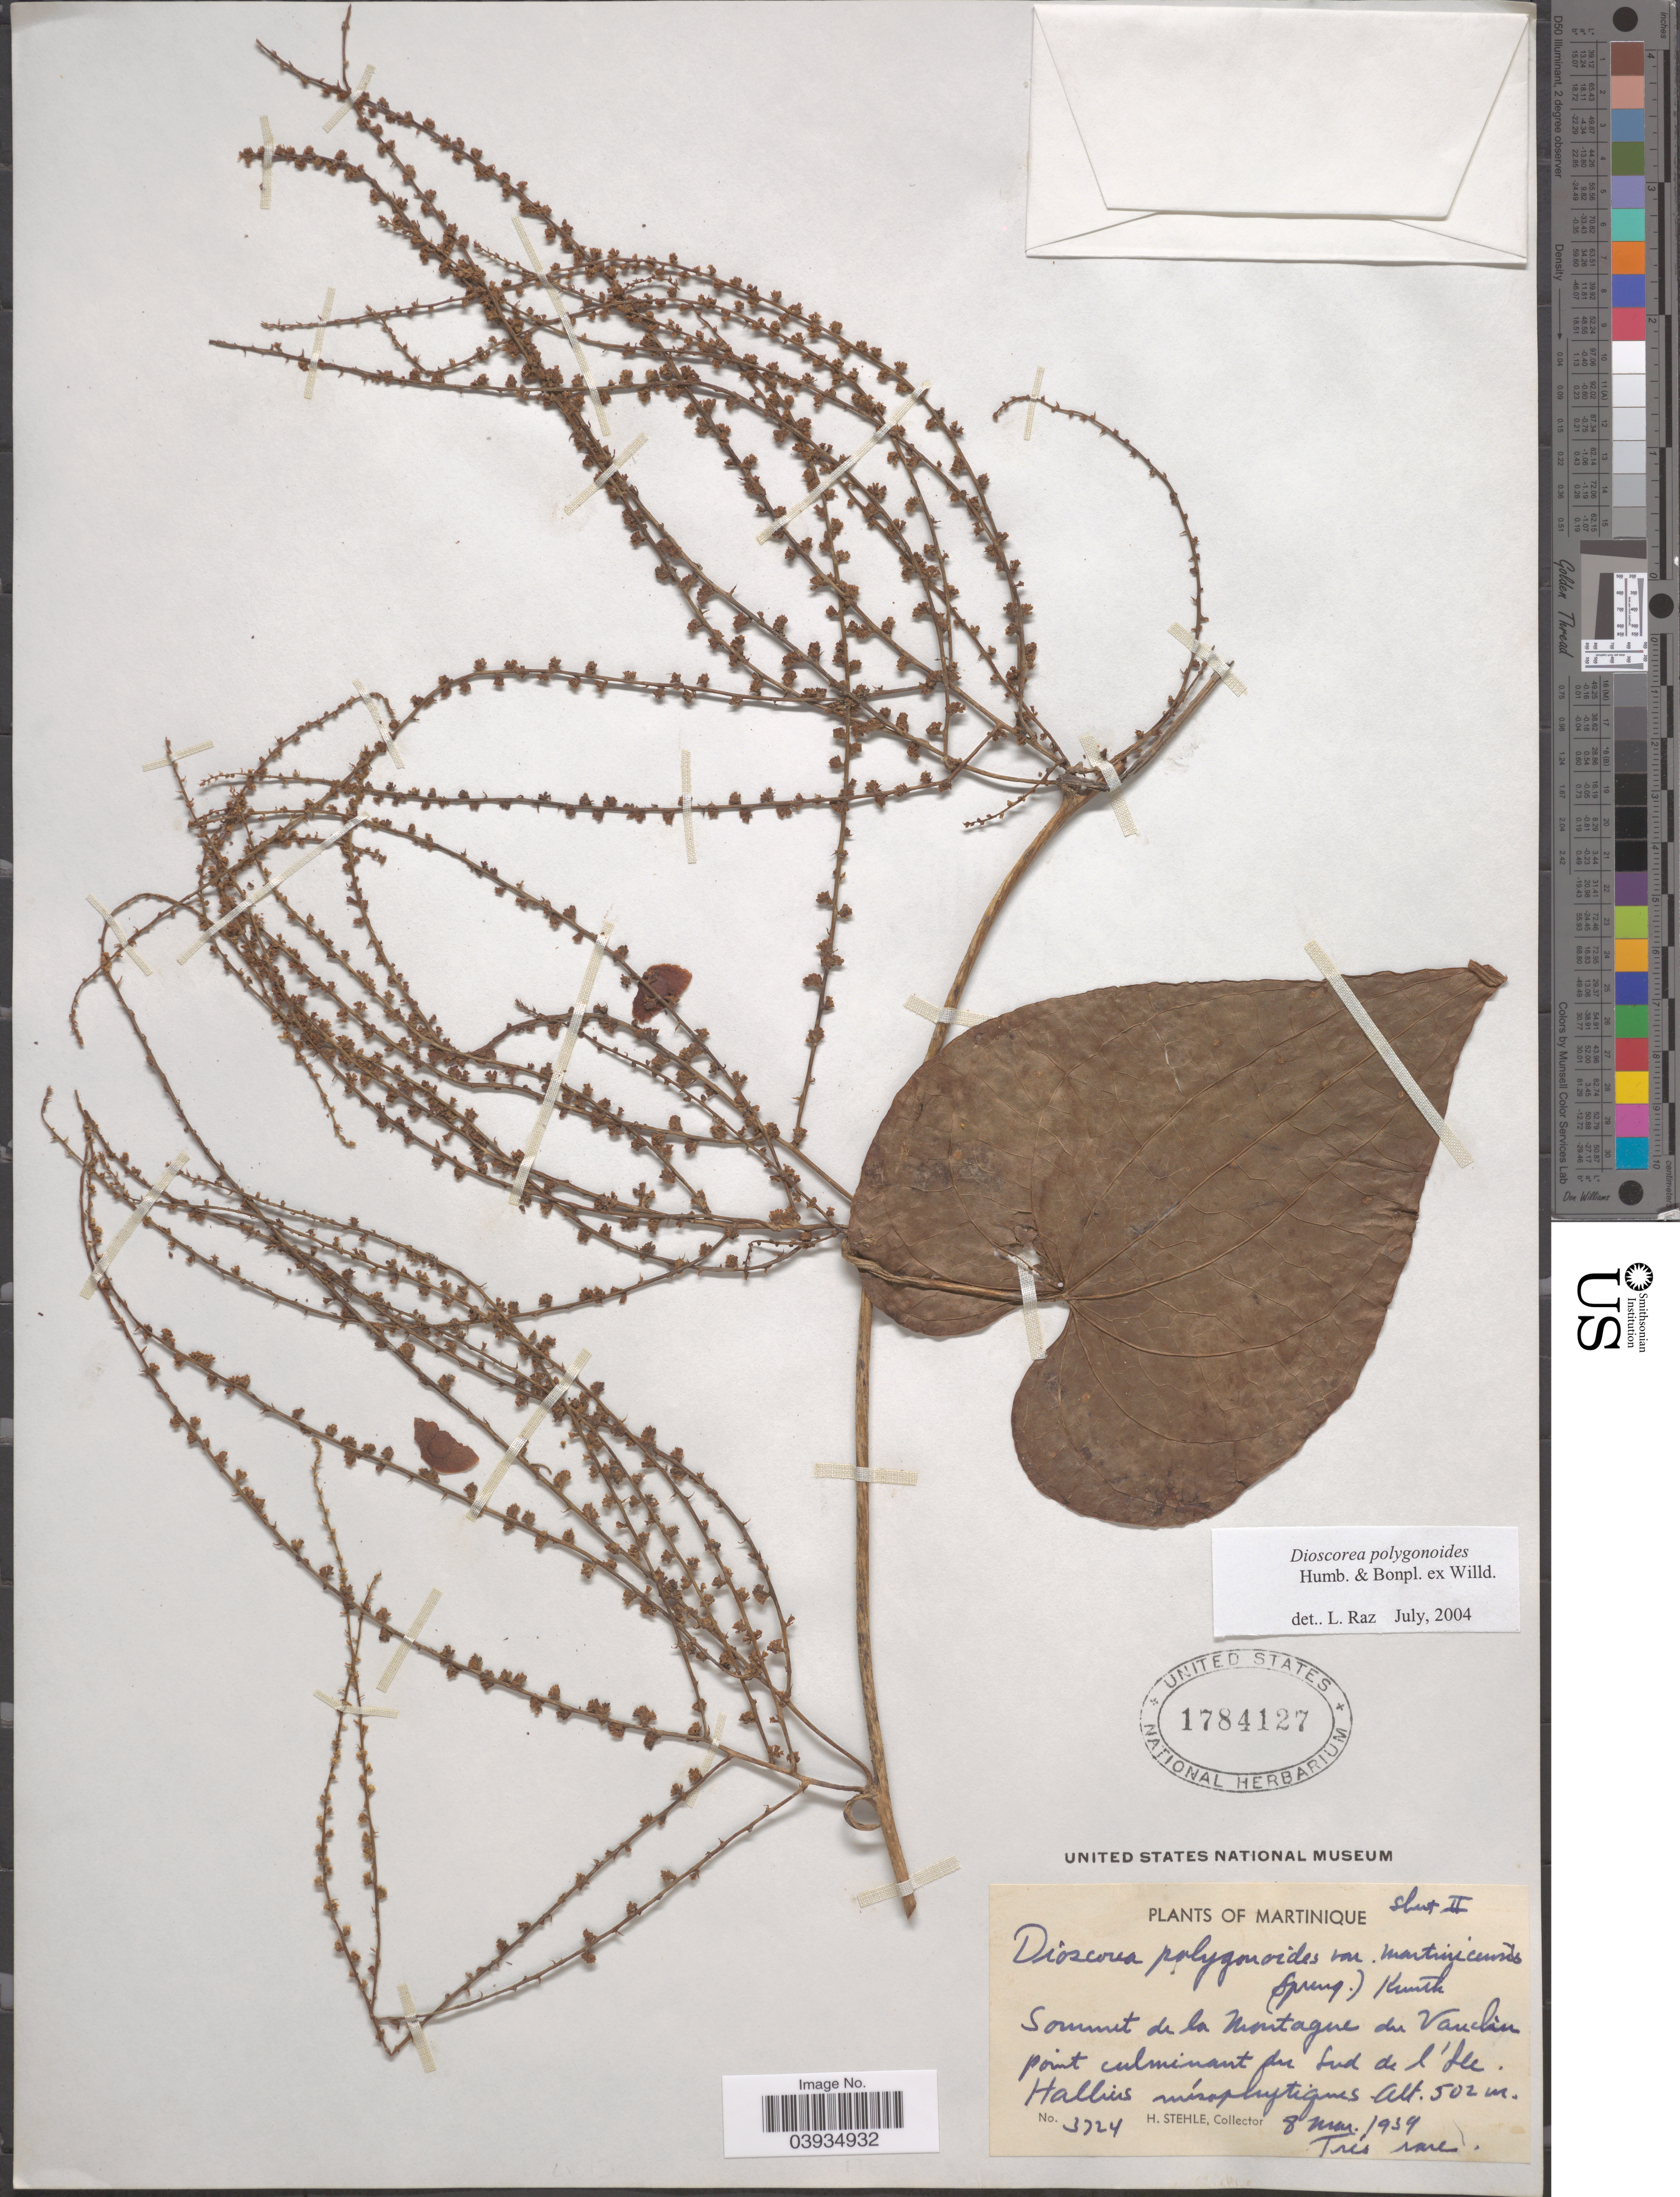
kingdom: Plantae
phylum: Tracheophyta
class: Liliopsida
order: Dioscoreales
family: Dioscoreaceae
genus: Dioscorea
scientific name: Dioscorea polygonoides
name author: Humb. & Bonpl. ex Willd.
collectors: H. Stehlé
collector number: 3724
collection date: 1939-03-08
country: Martinique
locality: Sommit de la Montagne du Vauchin point culminant du Sud de l'Ill.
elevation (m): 502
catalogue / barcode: US 1784127